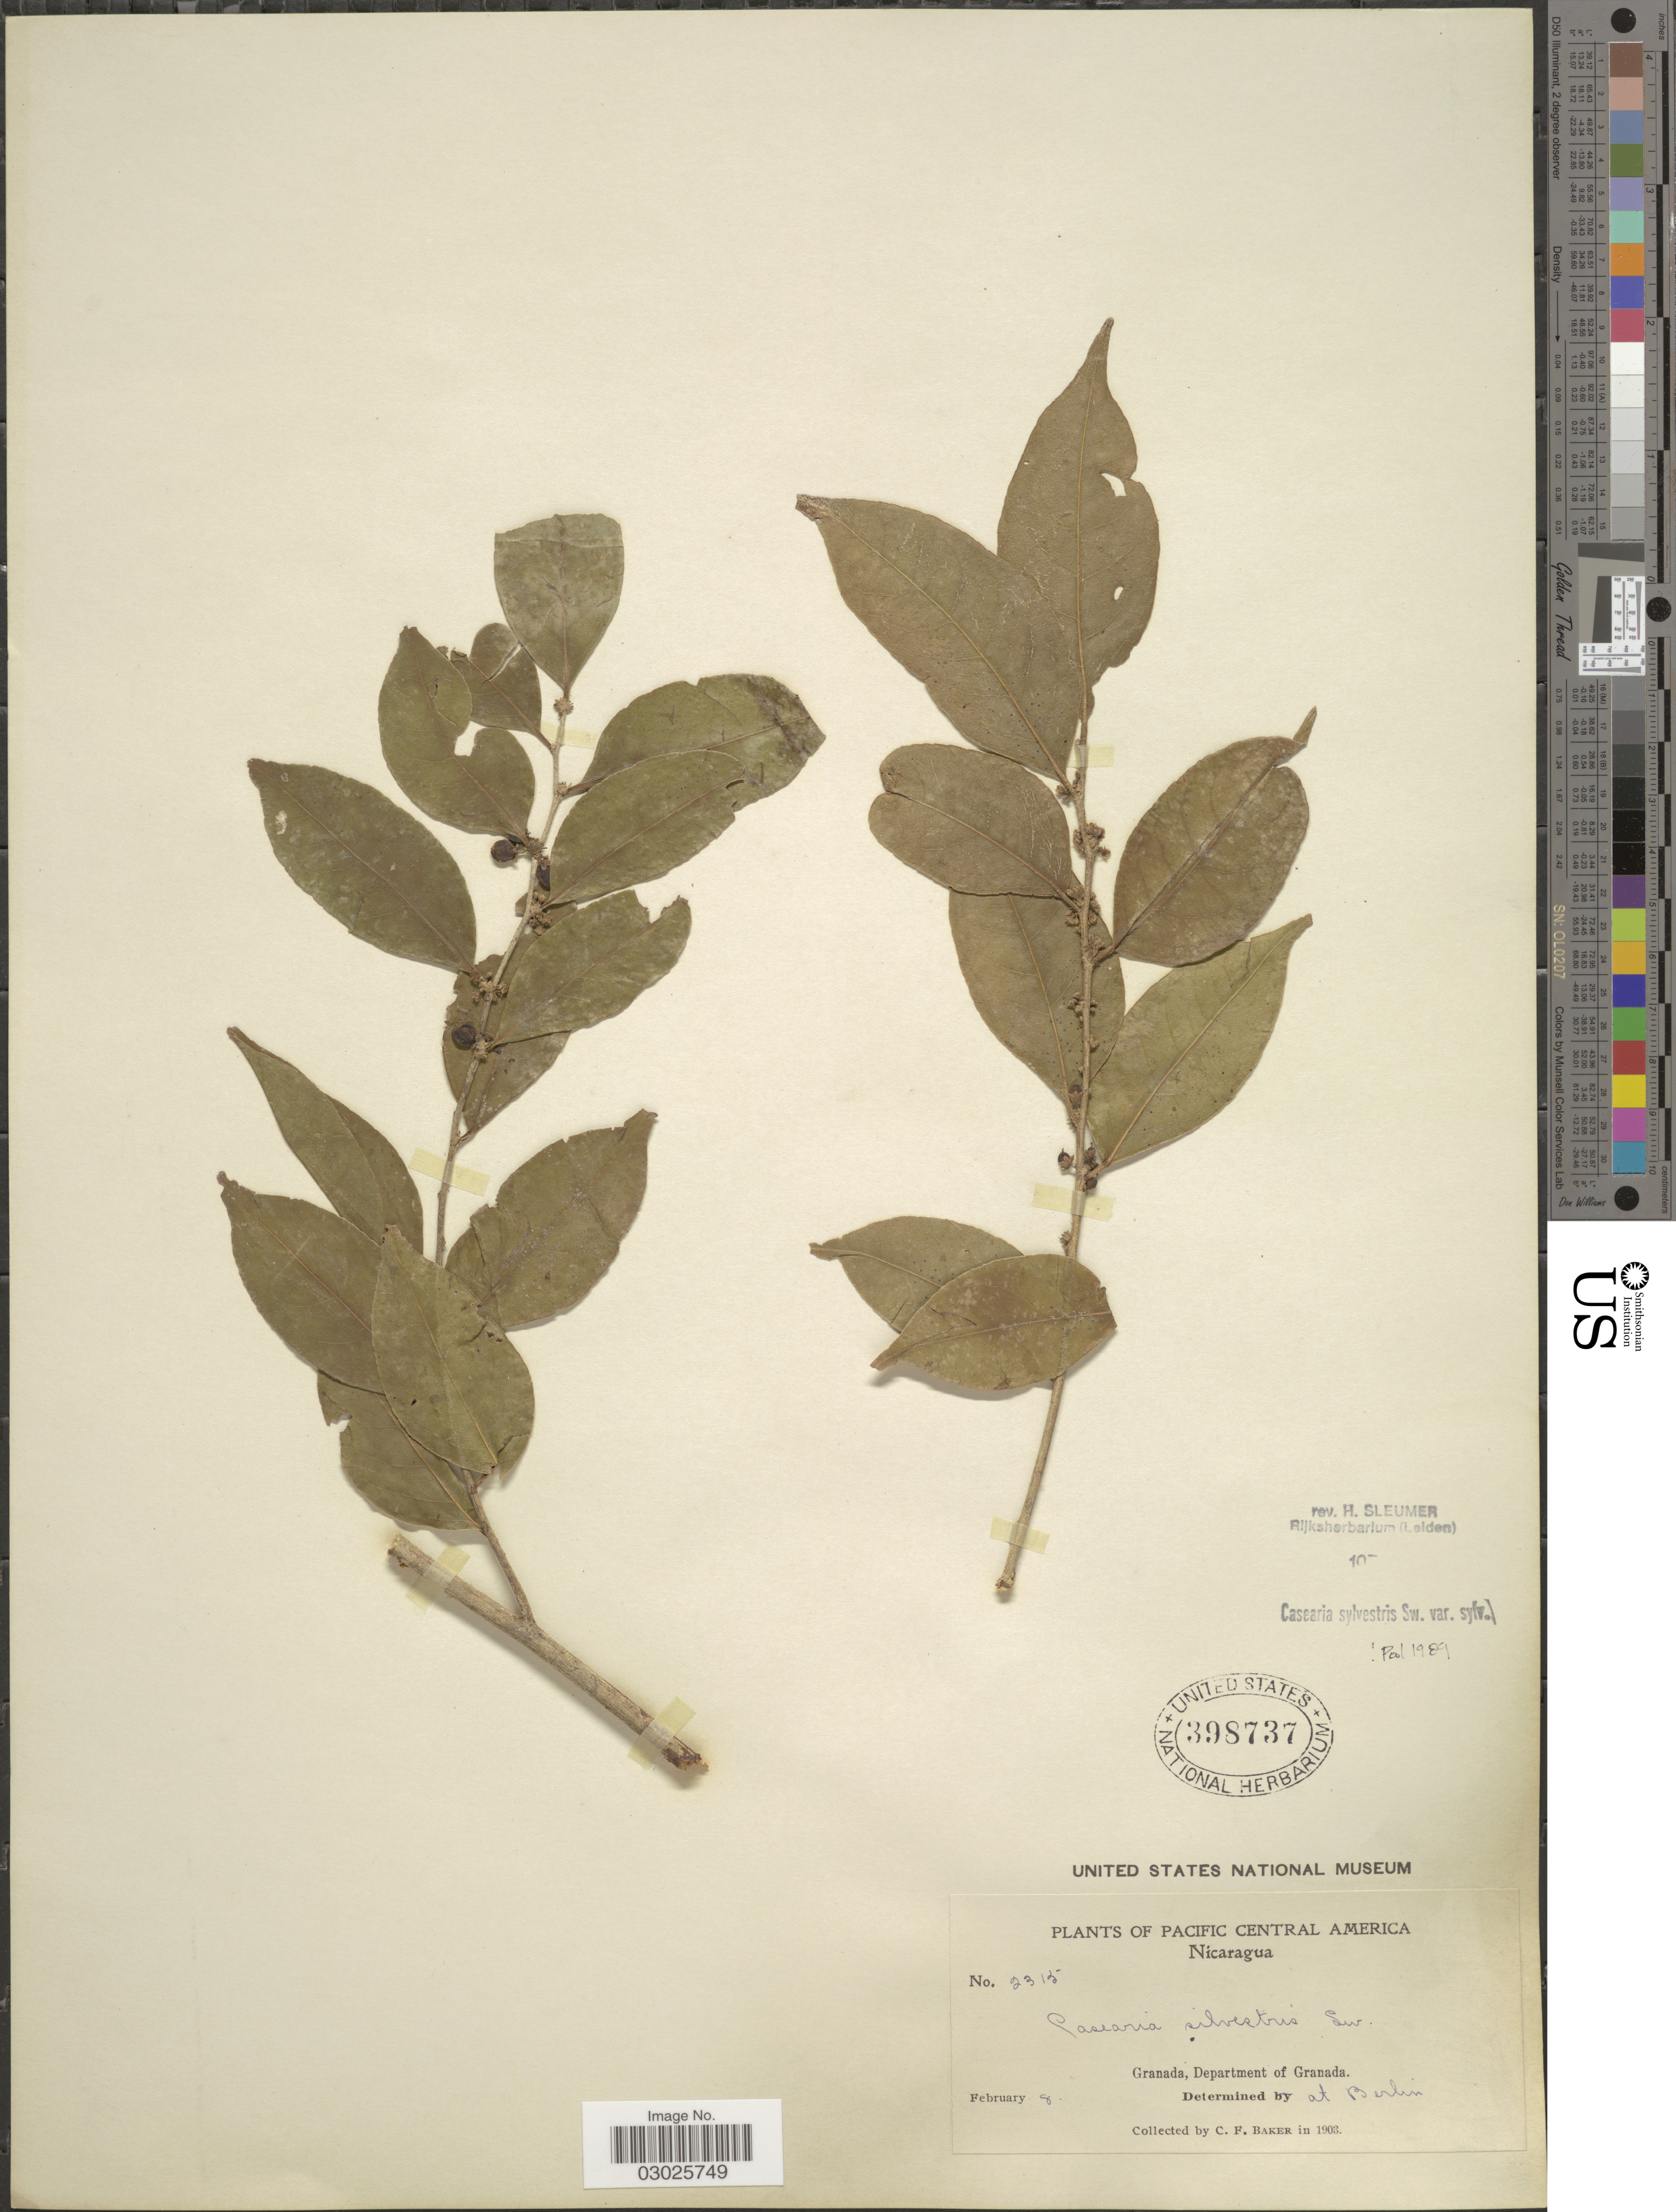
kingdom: Plantae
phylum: Tracheophyta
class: Magnoliopsida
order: Malpighiales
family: Salicaceae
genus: Casearia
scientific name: Casearia sylvestris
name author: Sw.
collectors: C. F. Baker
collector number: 2315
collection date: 1903-02-08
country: Nicaragua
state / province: Granada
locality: Pacific Central America. Granada, Department of Granada.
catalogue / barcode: US 398737